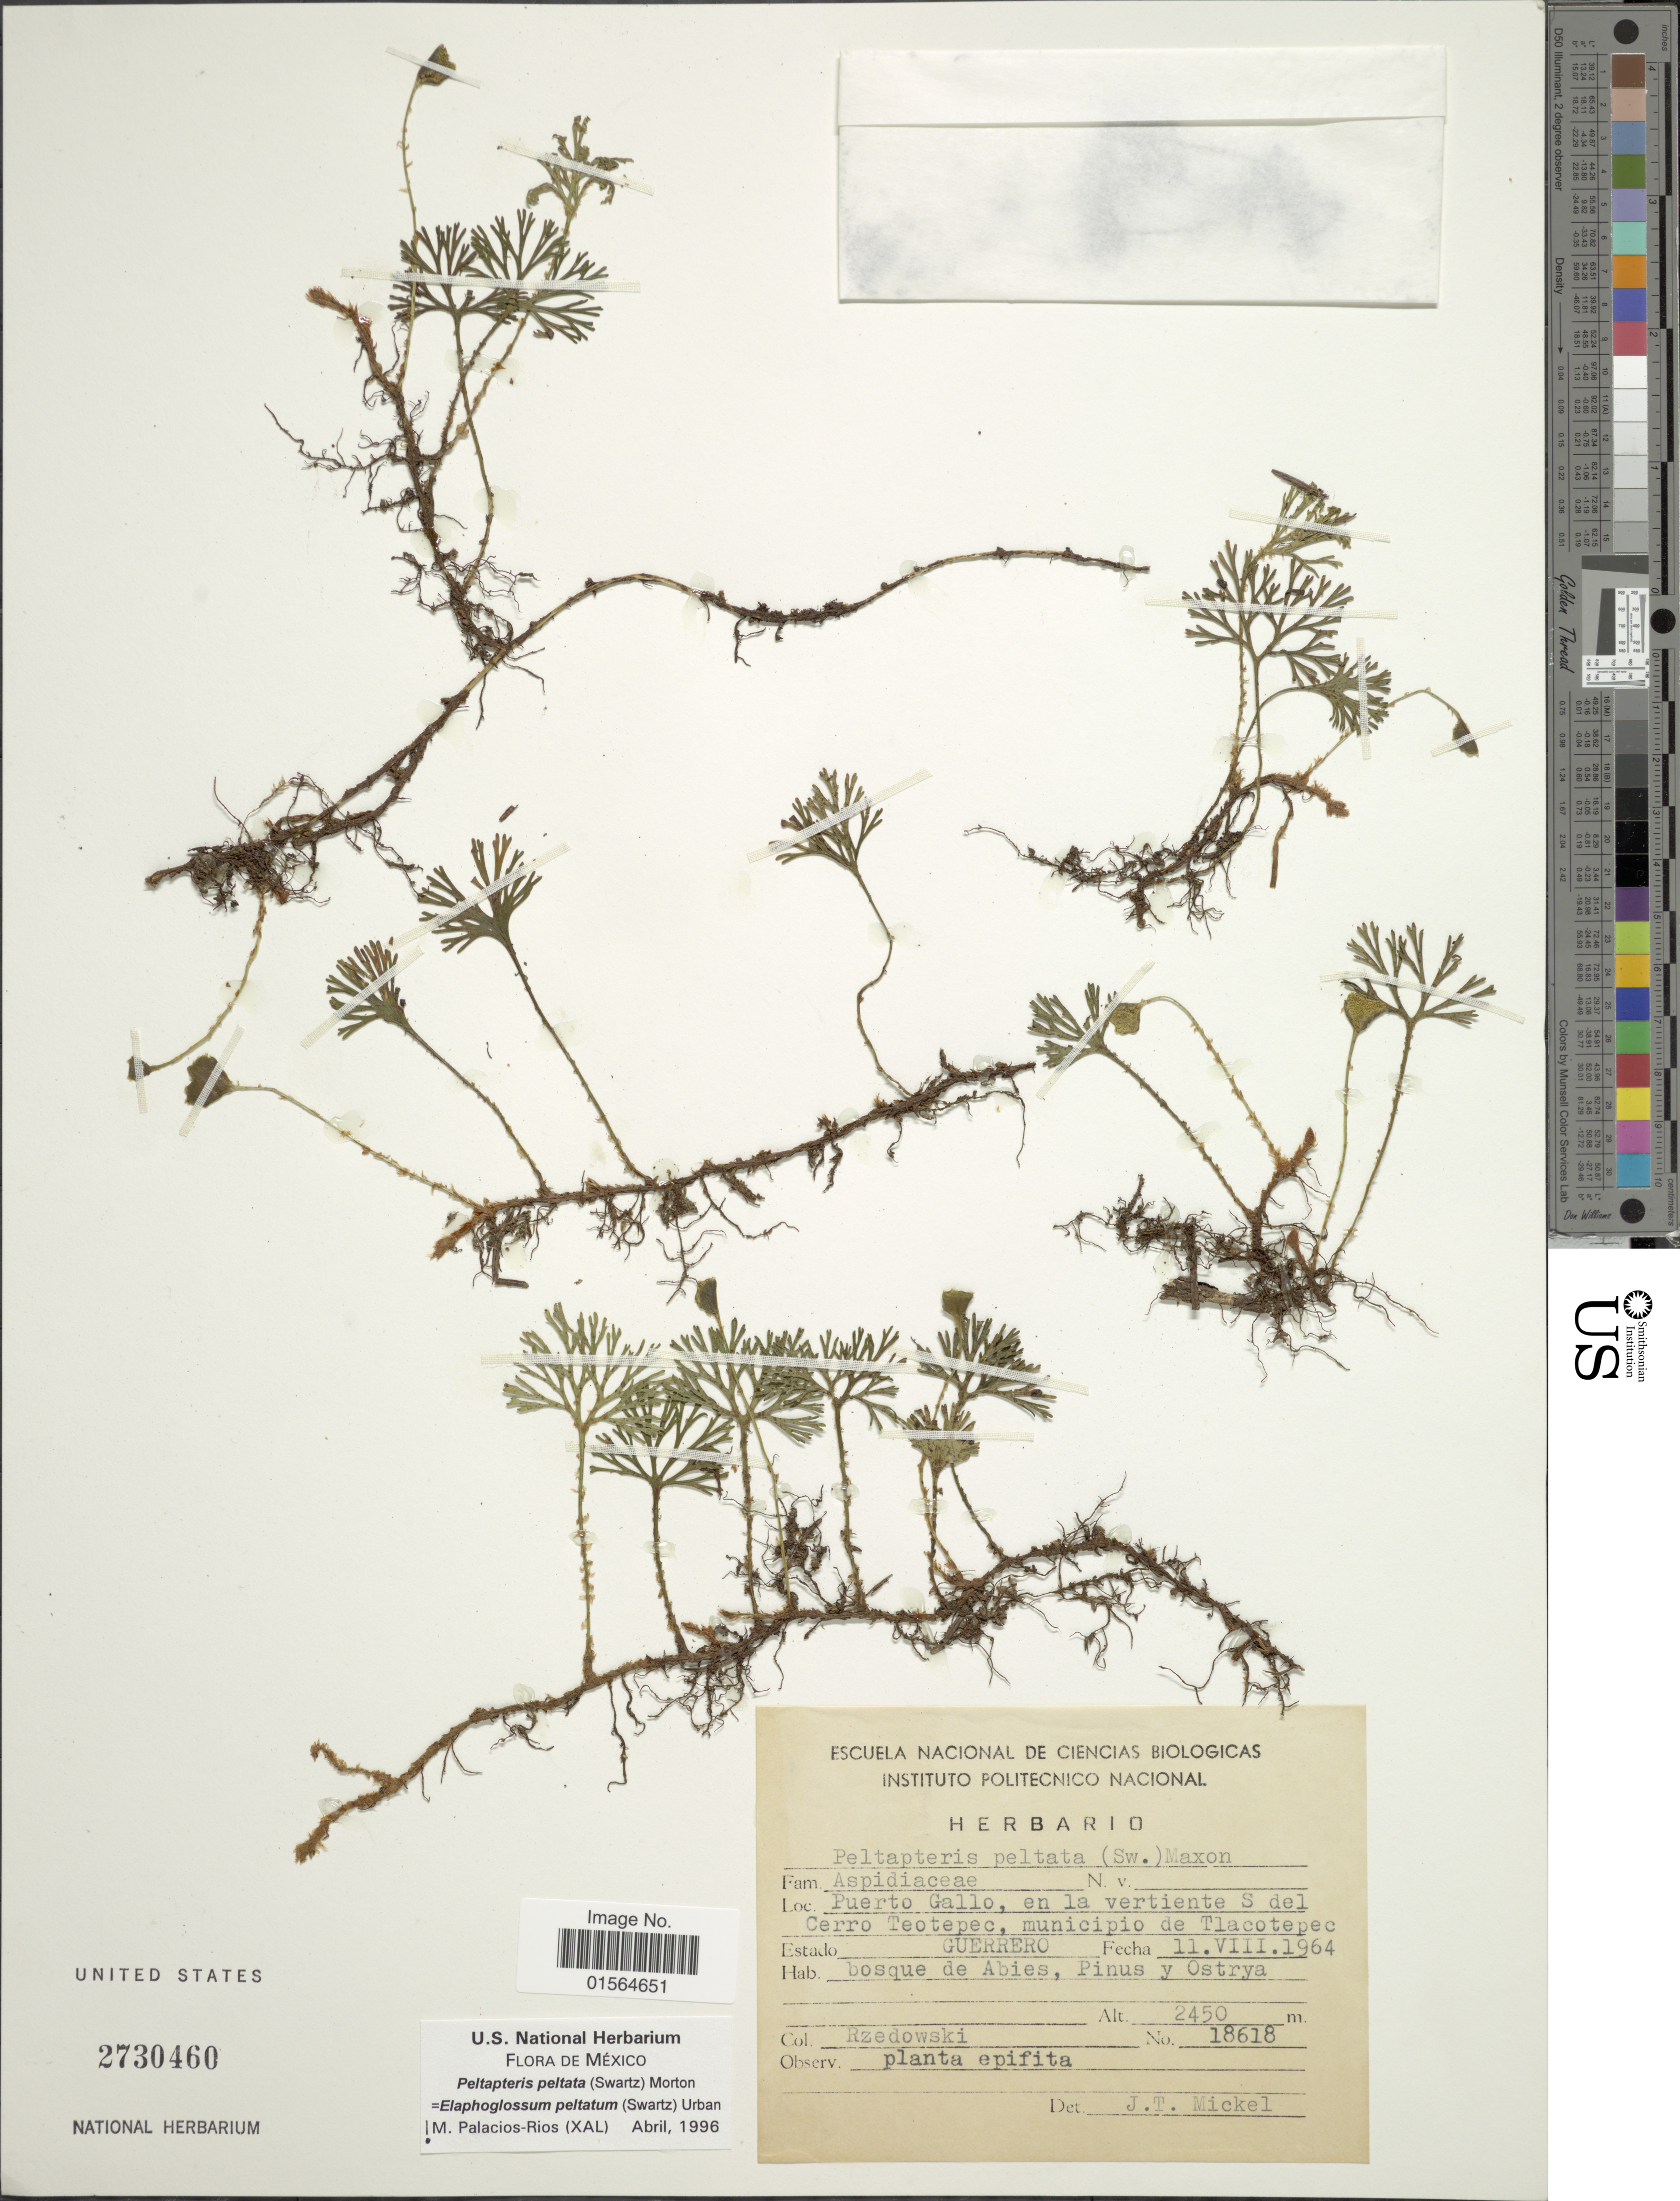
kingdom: Plantae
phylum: Tracheophyta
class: Polypodiopsida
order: Polypodiales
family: Dryopteridaceae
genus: Elaphoglossum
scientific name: Elaphoglossum peltatum f. peltatum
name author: (Sw.) Urb.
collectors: Rzedowski, --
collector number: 18618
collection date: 1964-08-11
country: Mexico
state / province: Guerrero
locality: Puerto Gallo, en la vertiente S del Cerro Teotepec, muncipio de Tlacotepec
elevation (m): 2450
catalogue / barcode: US 2730460